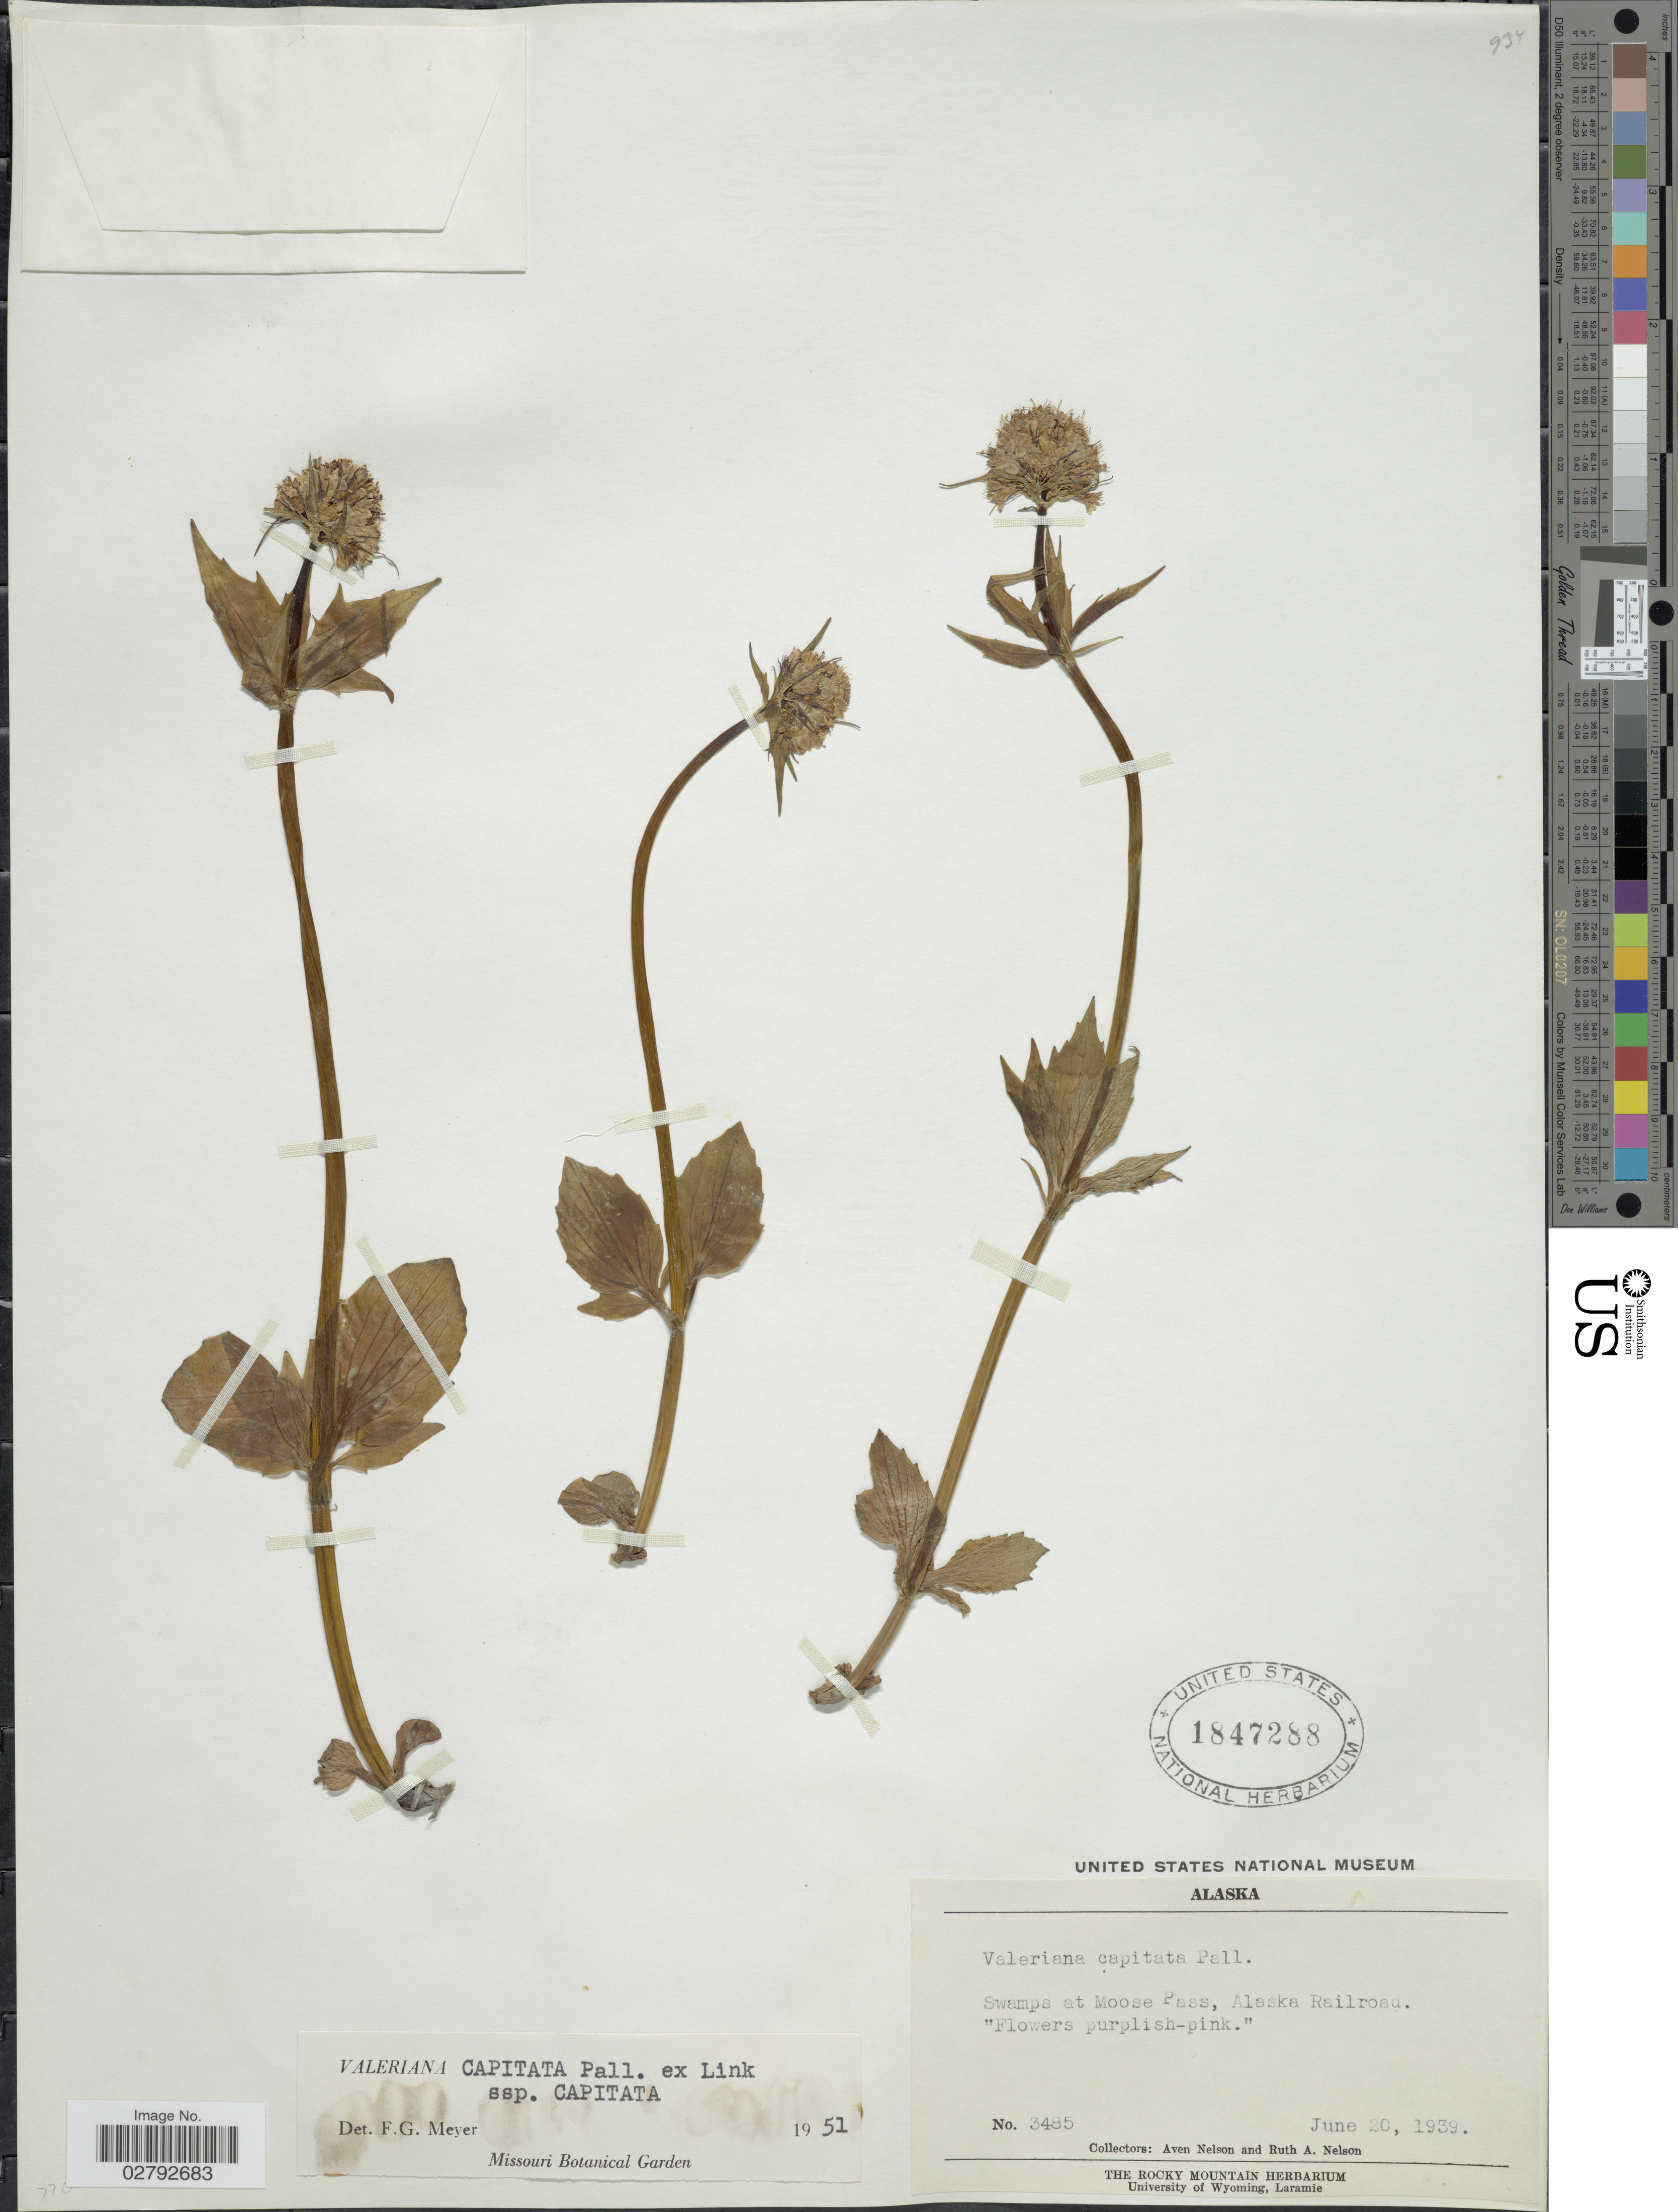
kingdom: Plantae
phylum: Tracheophyta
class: Magnoliopsida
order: Dipsacales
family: Caprifoliaceae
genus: Valeriana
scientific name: Valeriana capitata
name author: Link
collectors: A. Nelson & R. A. Nelson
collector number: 3485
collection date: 1939-06-20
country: United States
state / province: Alaska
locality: Swamps at Moose Pass, Alaska Railroad.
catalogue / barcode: US 1847288